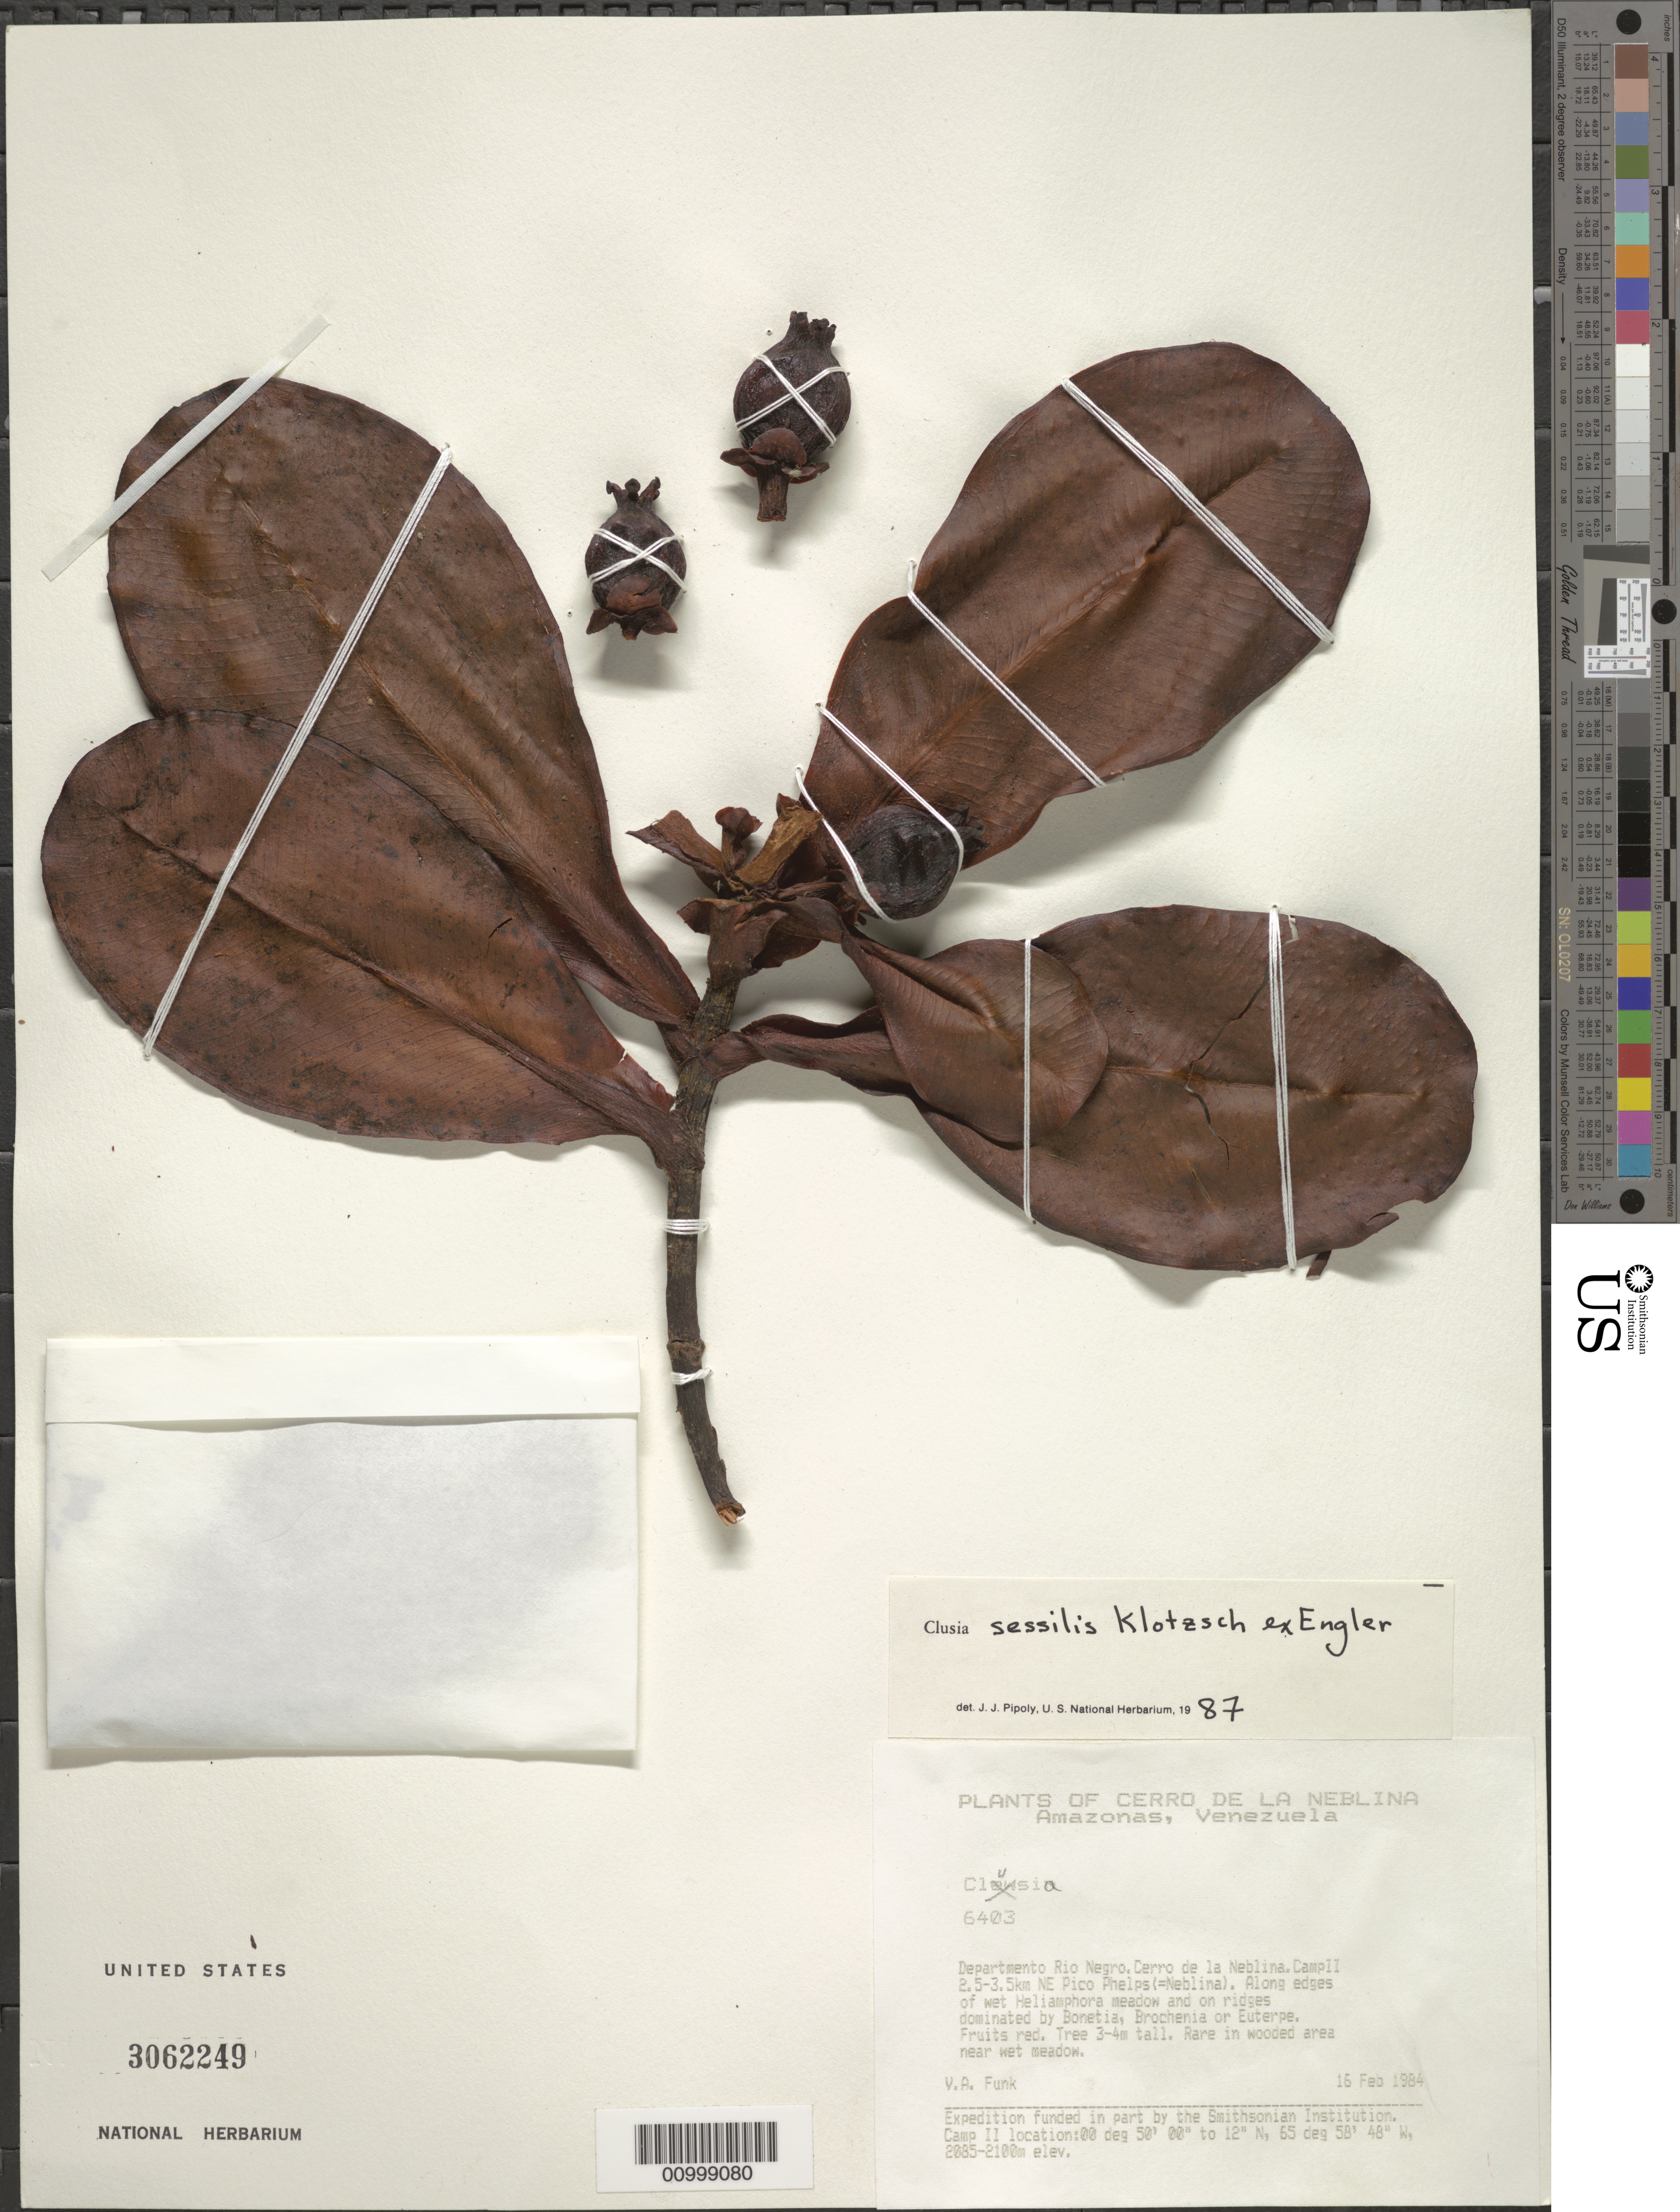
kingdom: Plantae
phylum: Tracheophyta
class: Magnoliopsida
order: Malpighiales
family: Clusiaceae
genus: Clusia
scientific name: Clusia sessilis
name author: Klotzsch ex Engl.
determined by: Pipoly, J. J., III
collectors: V. Funk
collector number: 6043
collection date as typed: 16-Feb-84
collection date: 1984-02-16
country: Venezuela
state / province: Amazonas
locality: Cerro de la Neblina, 2.5-3.5 km NE Pico Phelps (=Neblina). Camp II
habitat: Along edges of wet Heliamphora meadow and on ridges dominated by Bonetia, Brochenia or Euterpe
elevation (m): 2085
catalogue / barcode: US 3062249